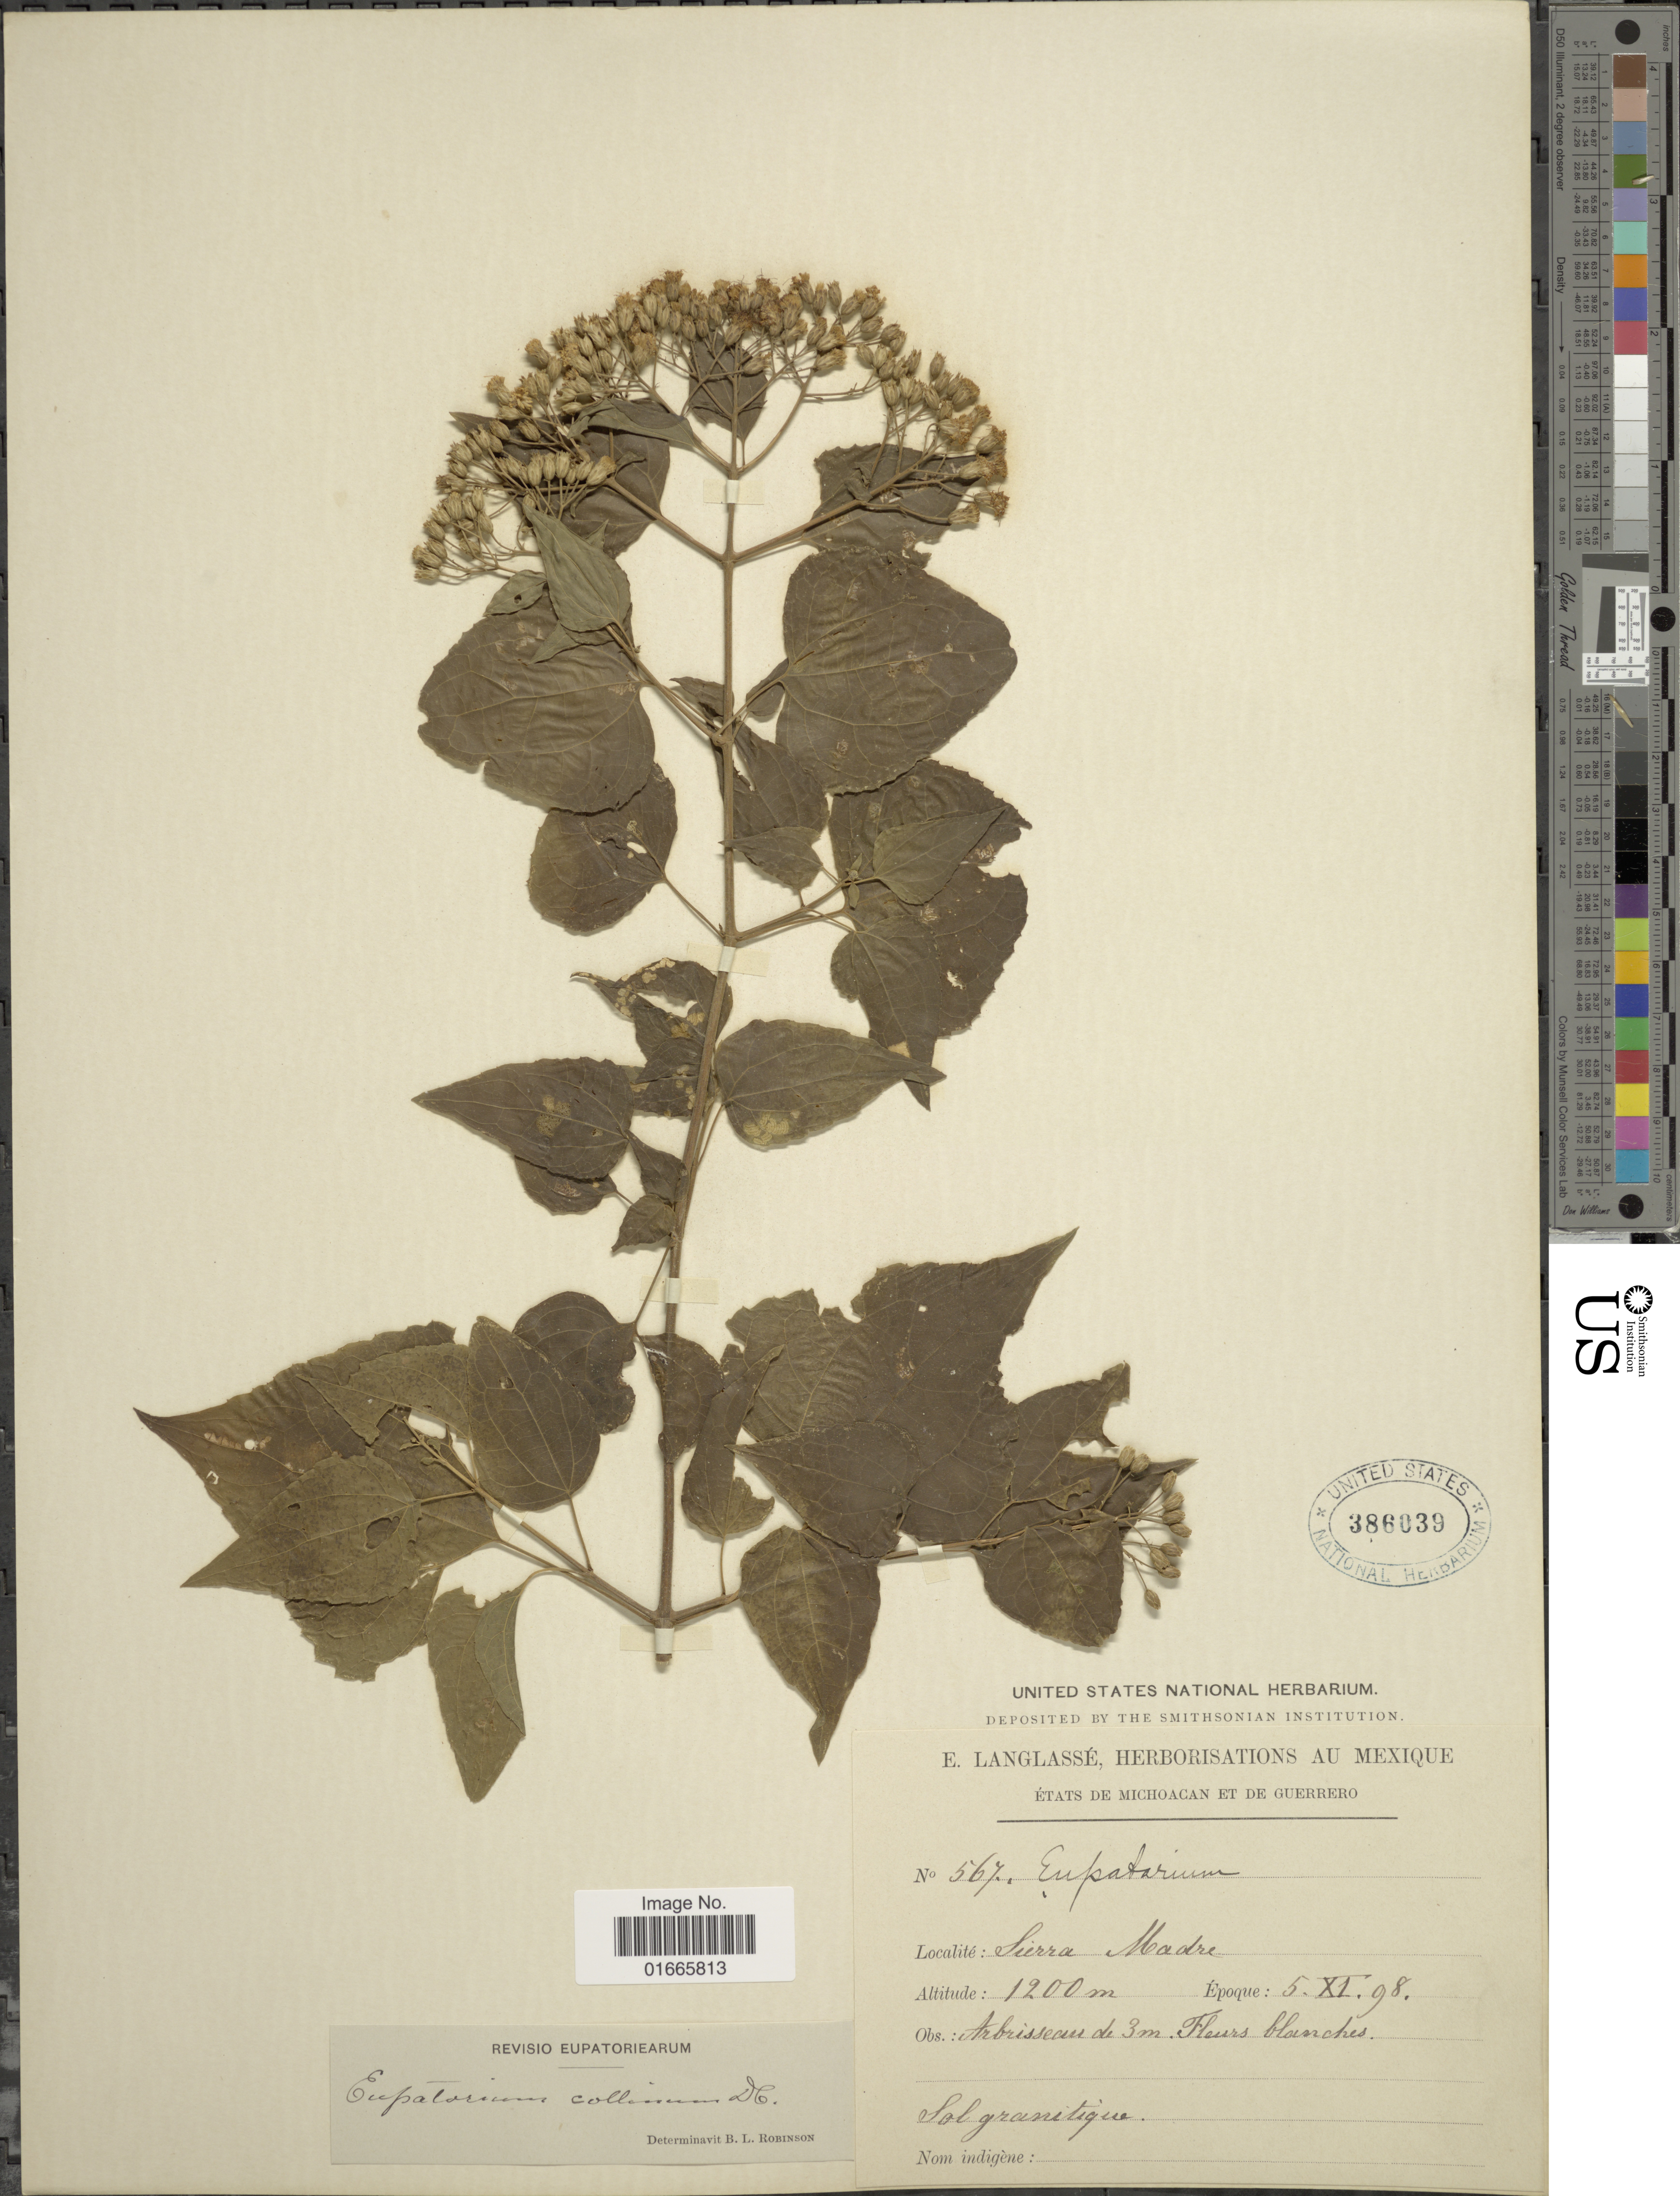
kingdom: Plantae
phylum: Tracheophyta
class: Magnoliopsida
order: Asterales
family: Asteraceae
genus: Chromolaena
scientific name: Chromolaena collina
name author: (DC.) R.M. King & H. Rob.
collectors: E. Langlassé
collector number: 567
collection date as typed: Transcribed d/m/y: 5/11/98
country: Mexico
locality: Sierra Madre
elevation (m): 1200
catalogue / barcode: US 386039